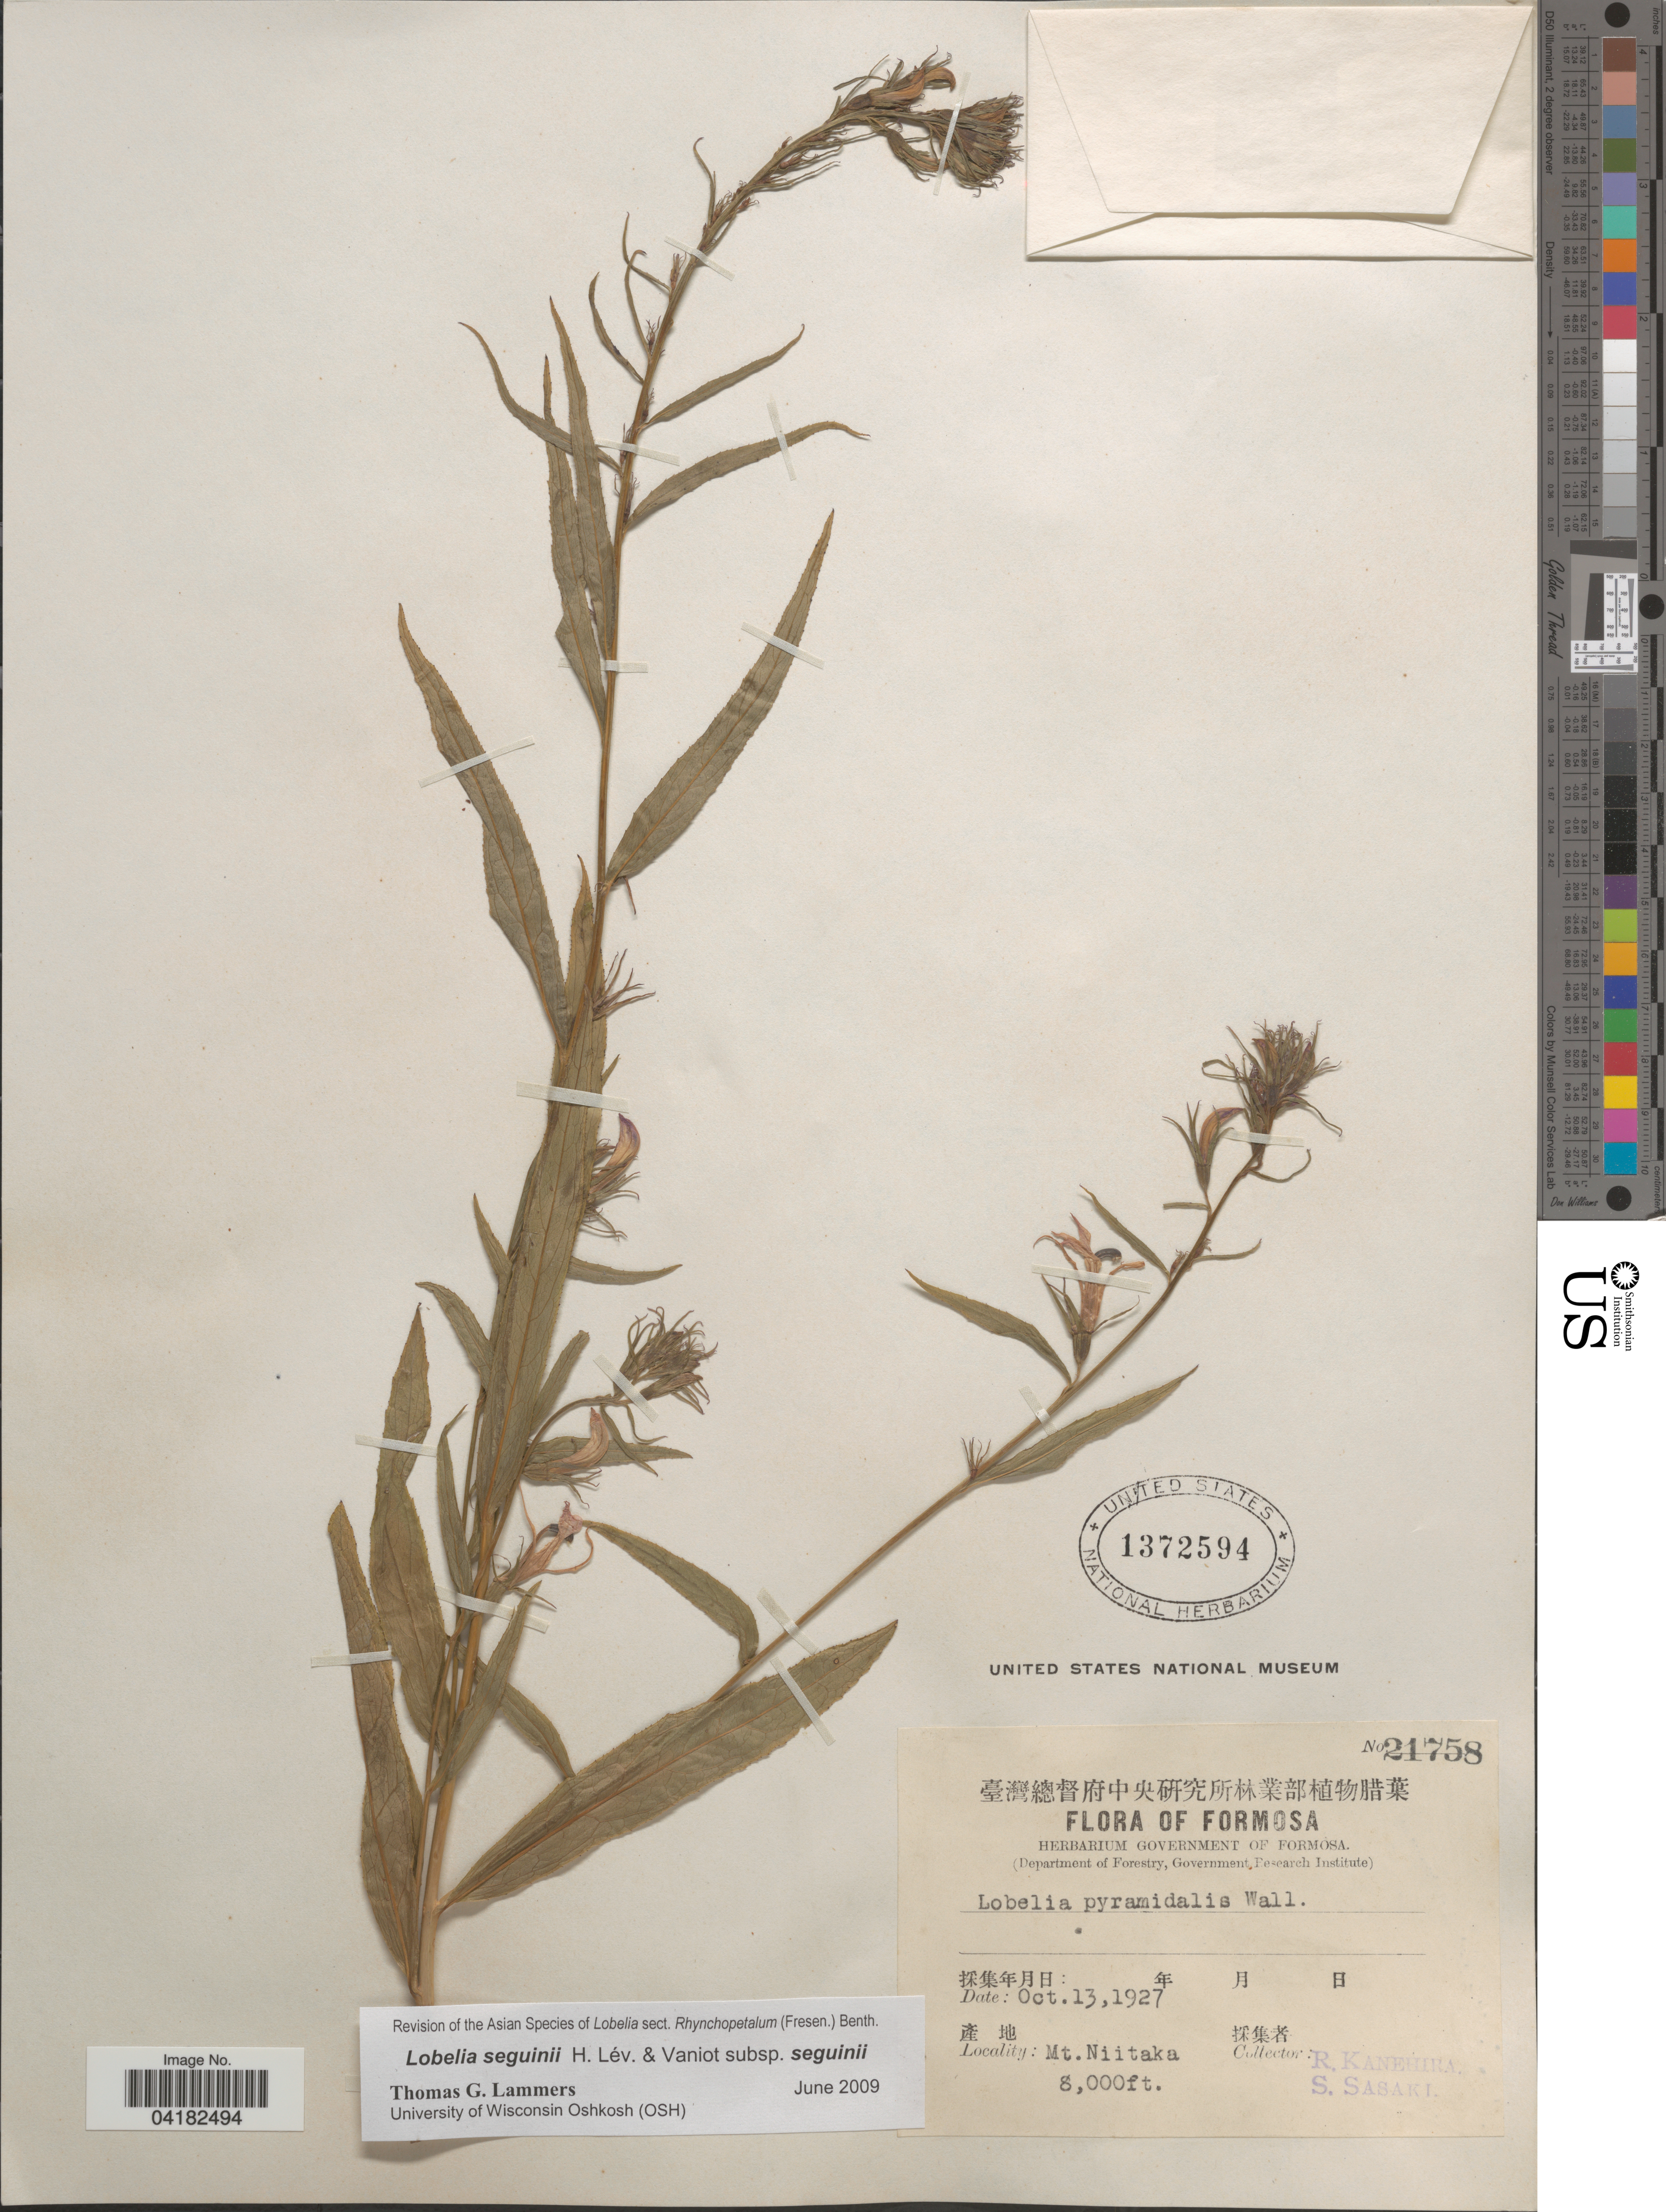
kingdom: Plantae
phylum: Tracheophyta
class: Magnoliopsida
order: Asterales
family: Campanulaceae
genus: Lobelia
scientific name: Lobelia seguinii subsp. seguinii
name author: H. Lév. & Vaniot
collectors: R. Kanehira & S. Sasaki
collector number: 21758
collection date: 1927-10-13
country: Taiwan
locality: Formosa. Mt. Niitaka.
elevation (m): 2438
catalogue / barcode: US 1372594